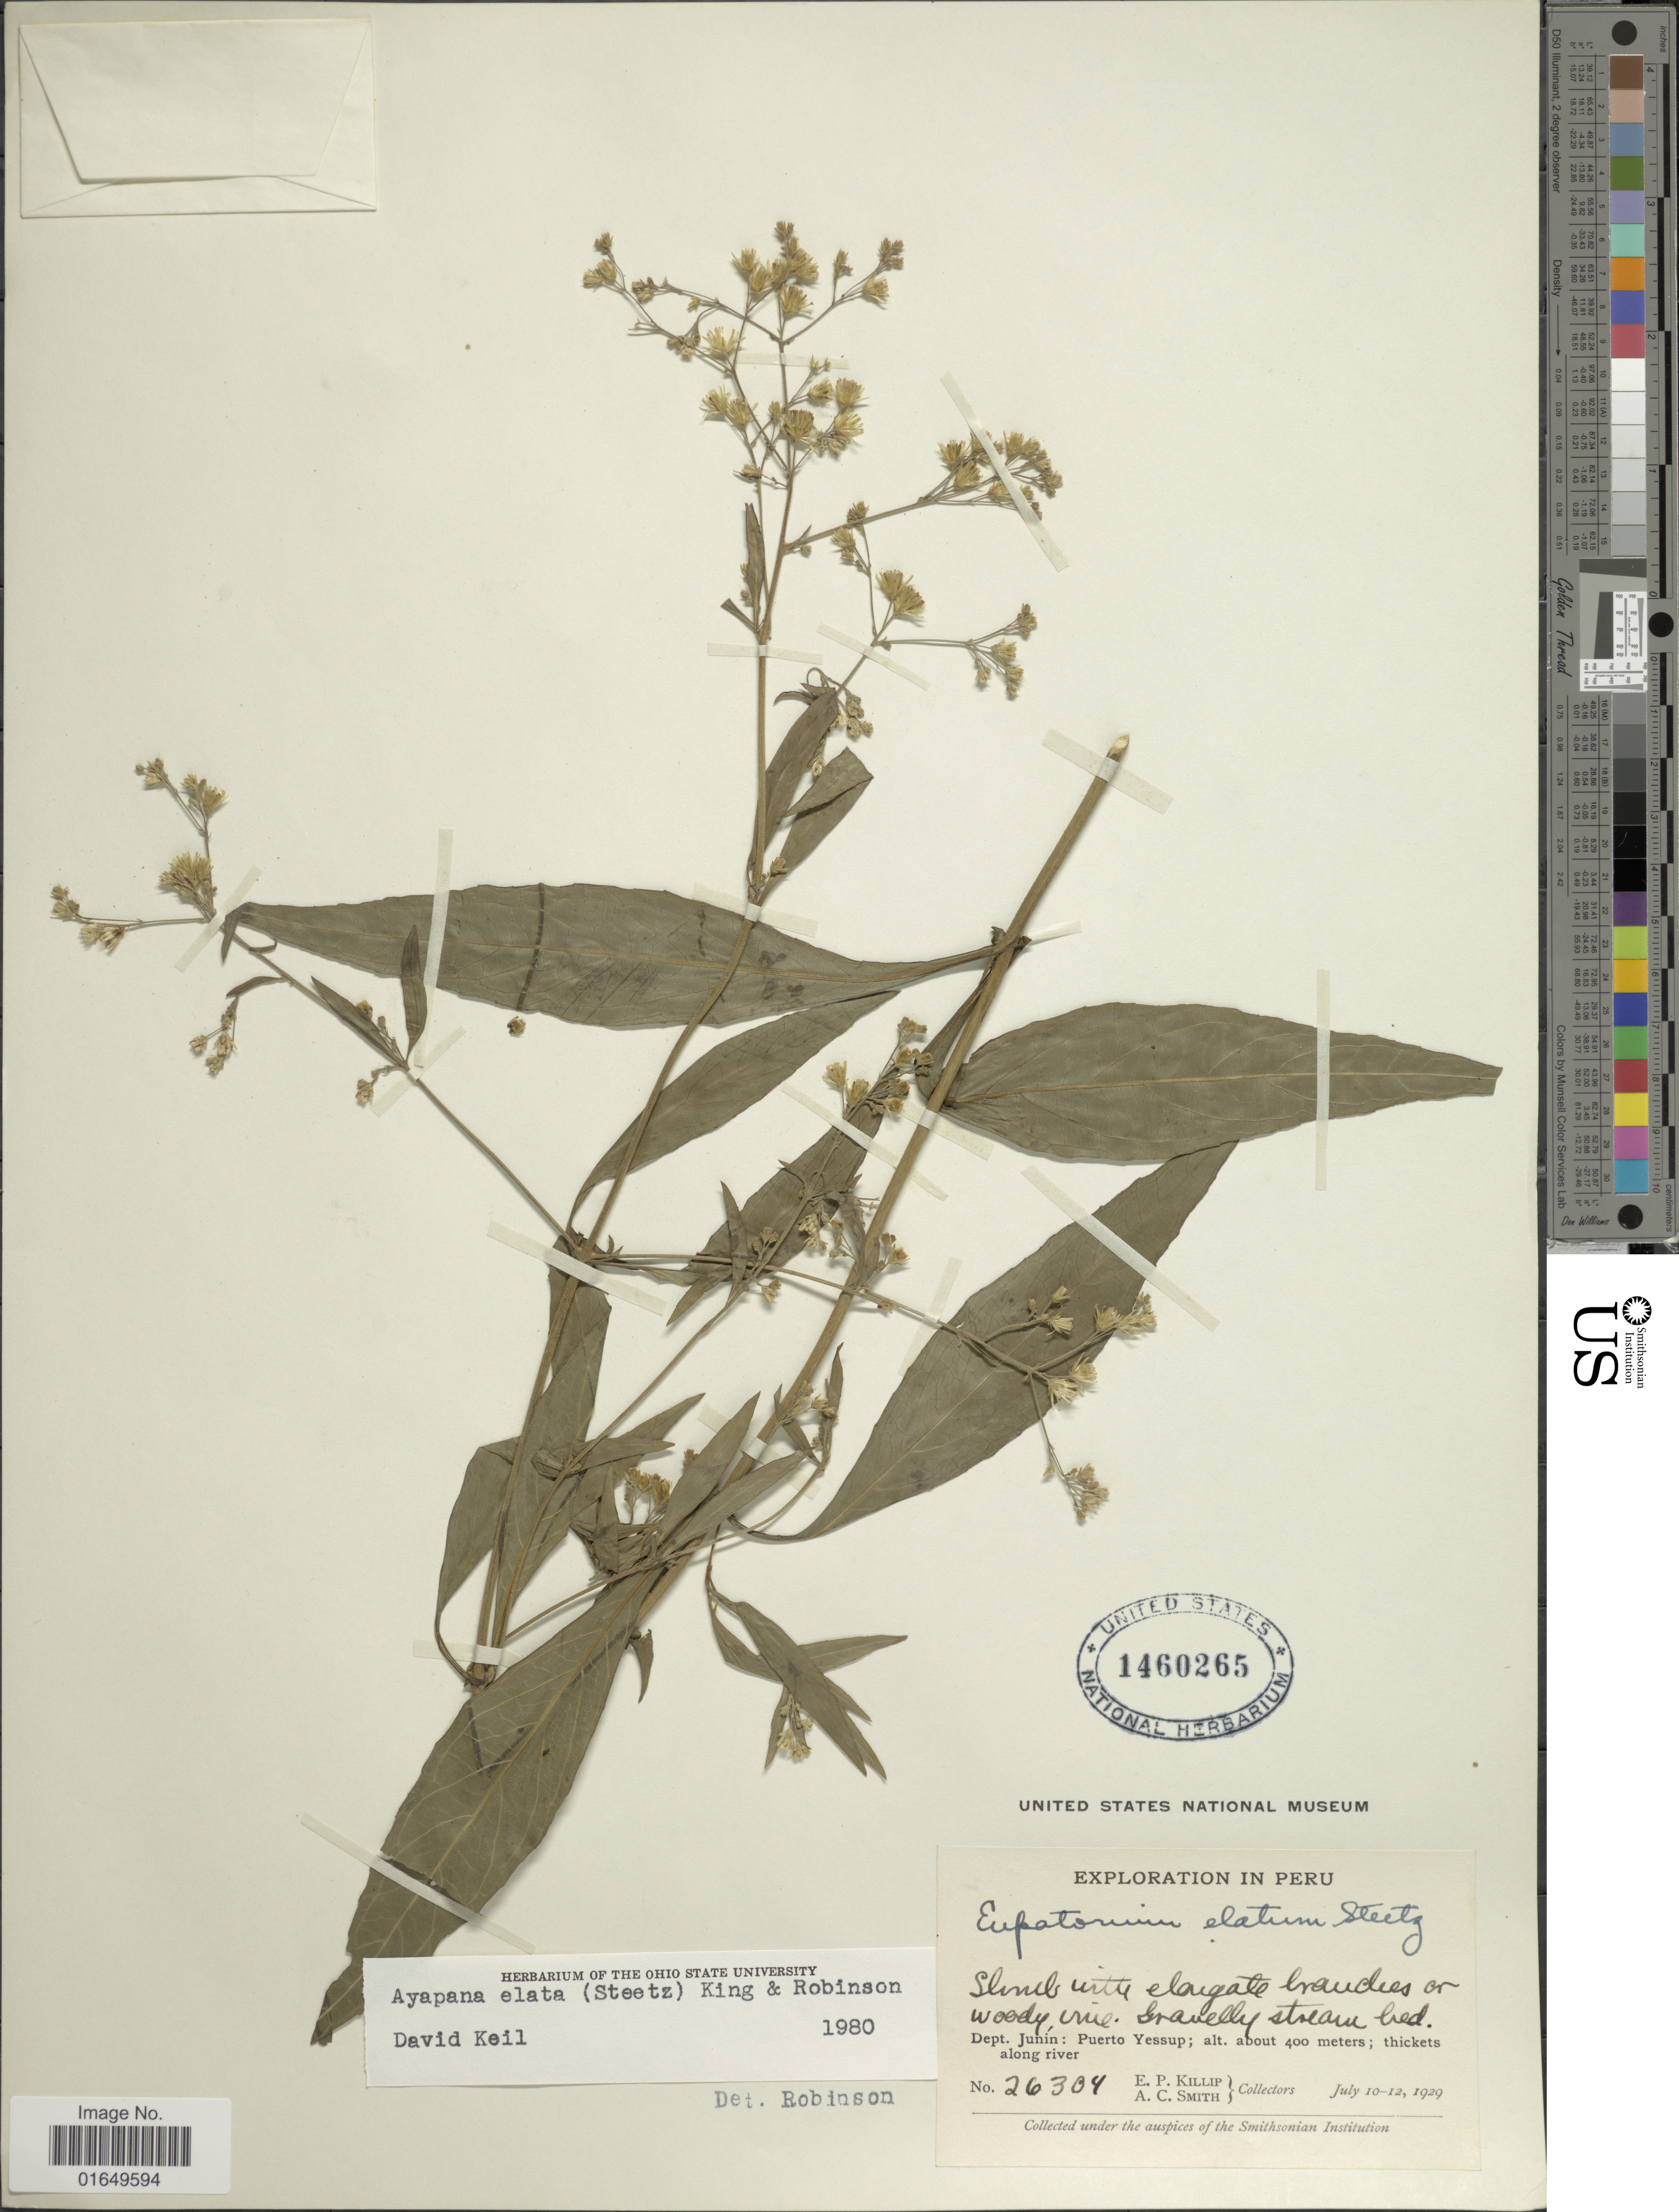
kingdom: Plantae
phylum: Tracheophyta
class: Magnoliopsida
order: Asterales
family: Asteraceae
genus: Ayapana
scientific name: Ayapana elata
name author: (Steetz) R.M. King & H. Rob.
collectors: E. P. Killip & A. C. Smith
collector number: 26304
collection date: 1929-07-10/1929-07-12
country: Peru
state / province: Junín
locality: Puerto Yessup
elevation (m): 400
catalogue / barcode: US 1460265